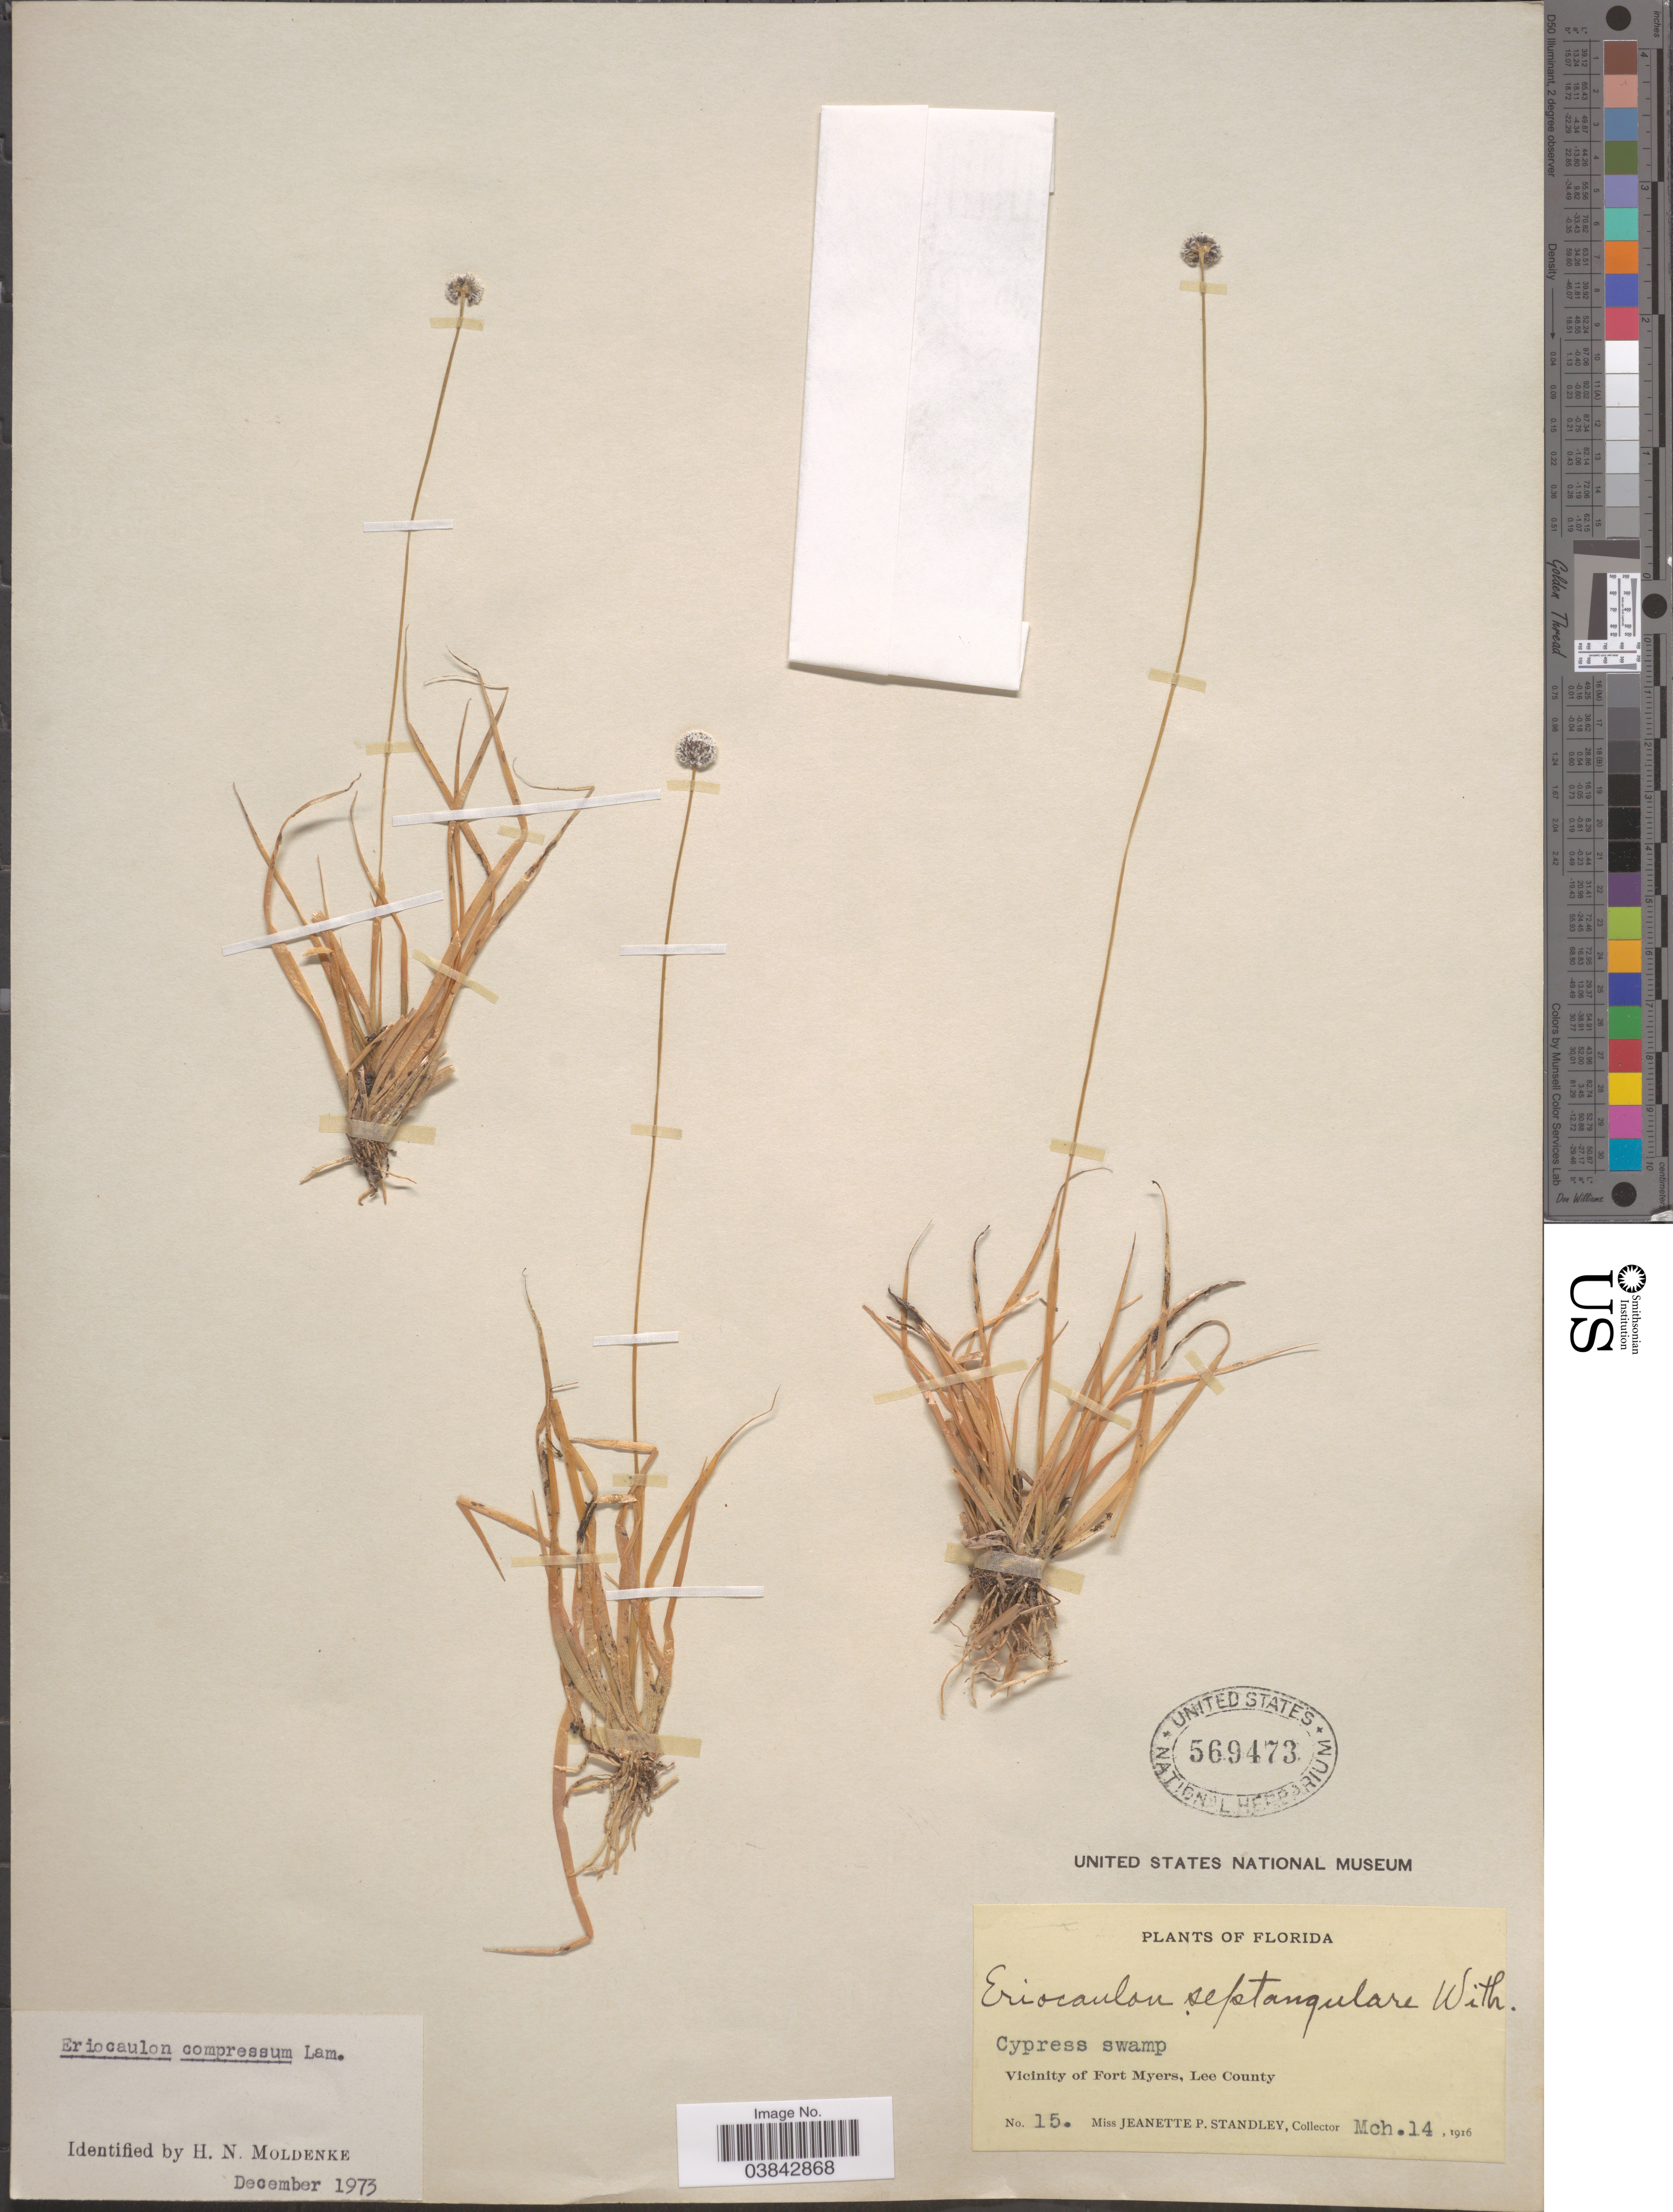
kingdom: Plantae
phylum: Tracheophyta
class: Liliopsida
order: Poales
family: Eriocaulaceae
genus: Eriocaulon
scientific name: Eriocaulon compressum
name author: Lam.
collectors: J. P. Standley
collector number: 15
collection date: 1916-03-14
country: United States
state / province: Florida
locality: Cypress swamp. Vicinity of Fort Myers, Lee County.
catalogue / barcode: US 569473